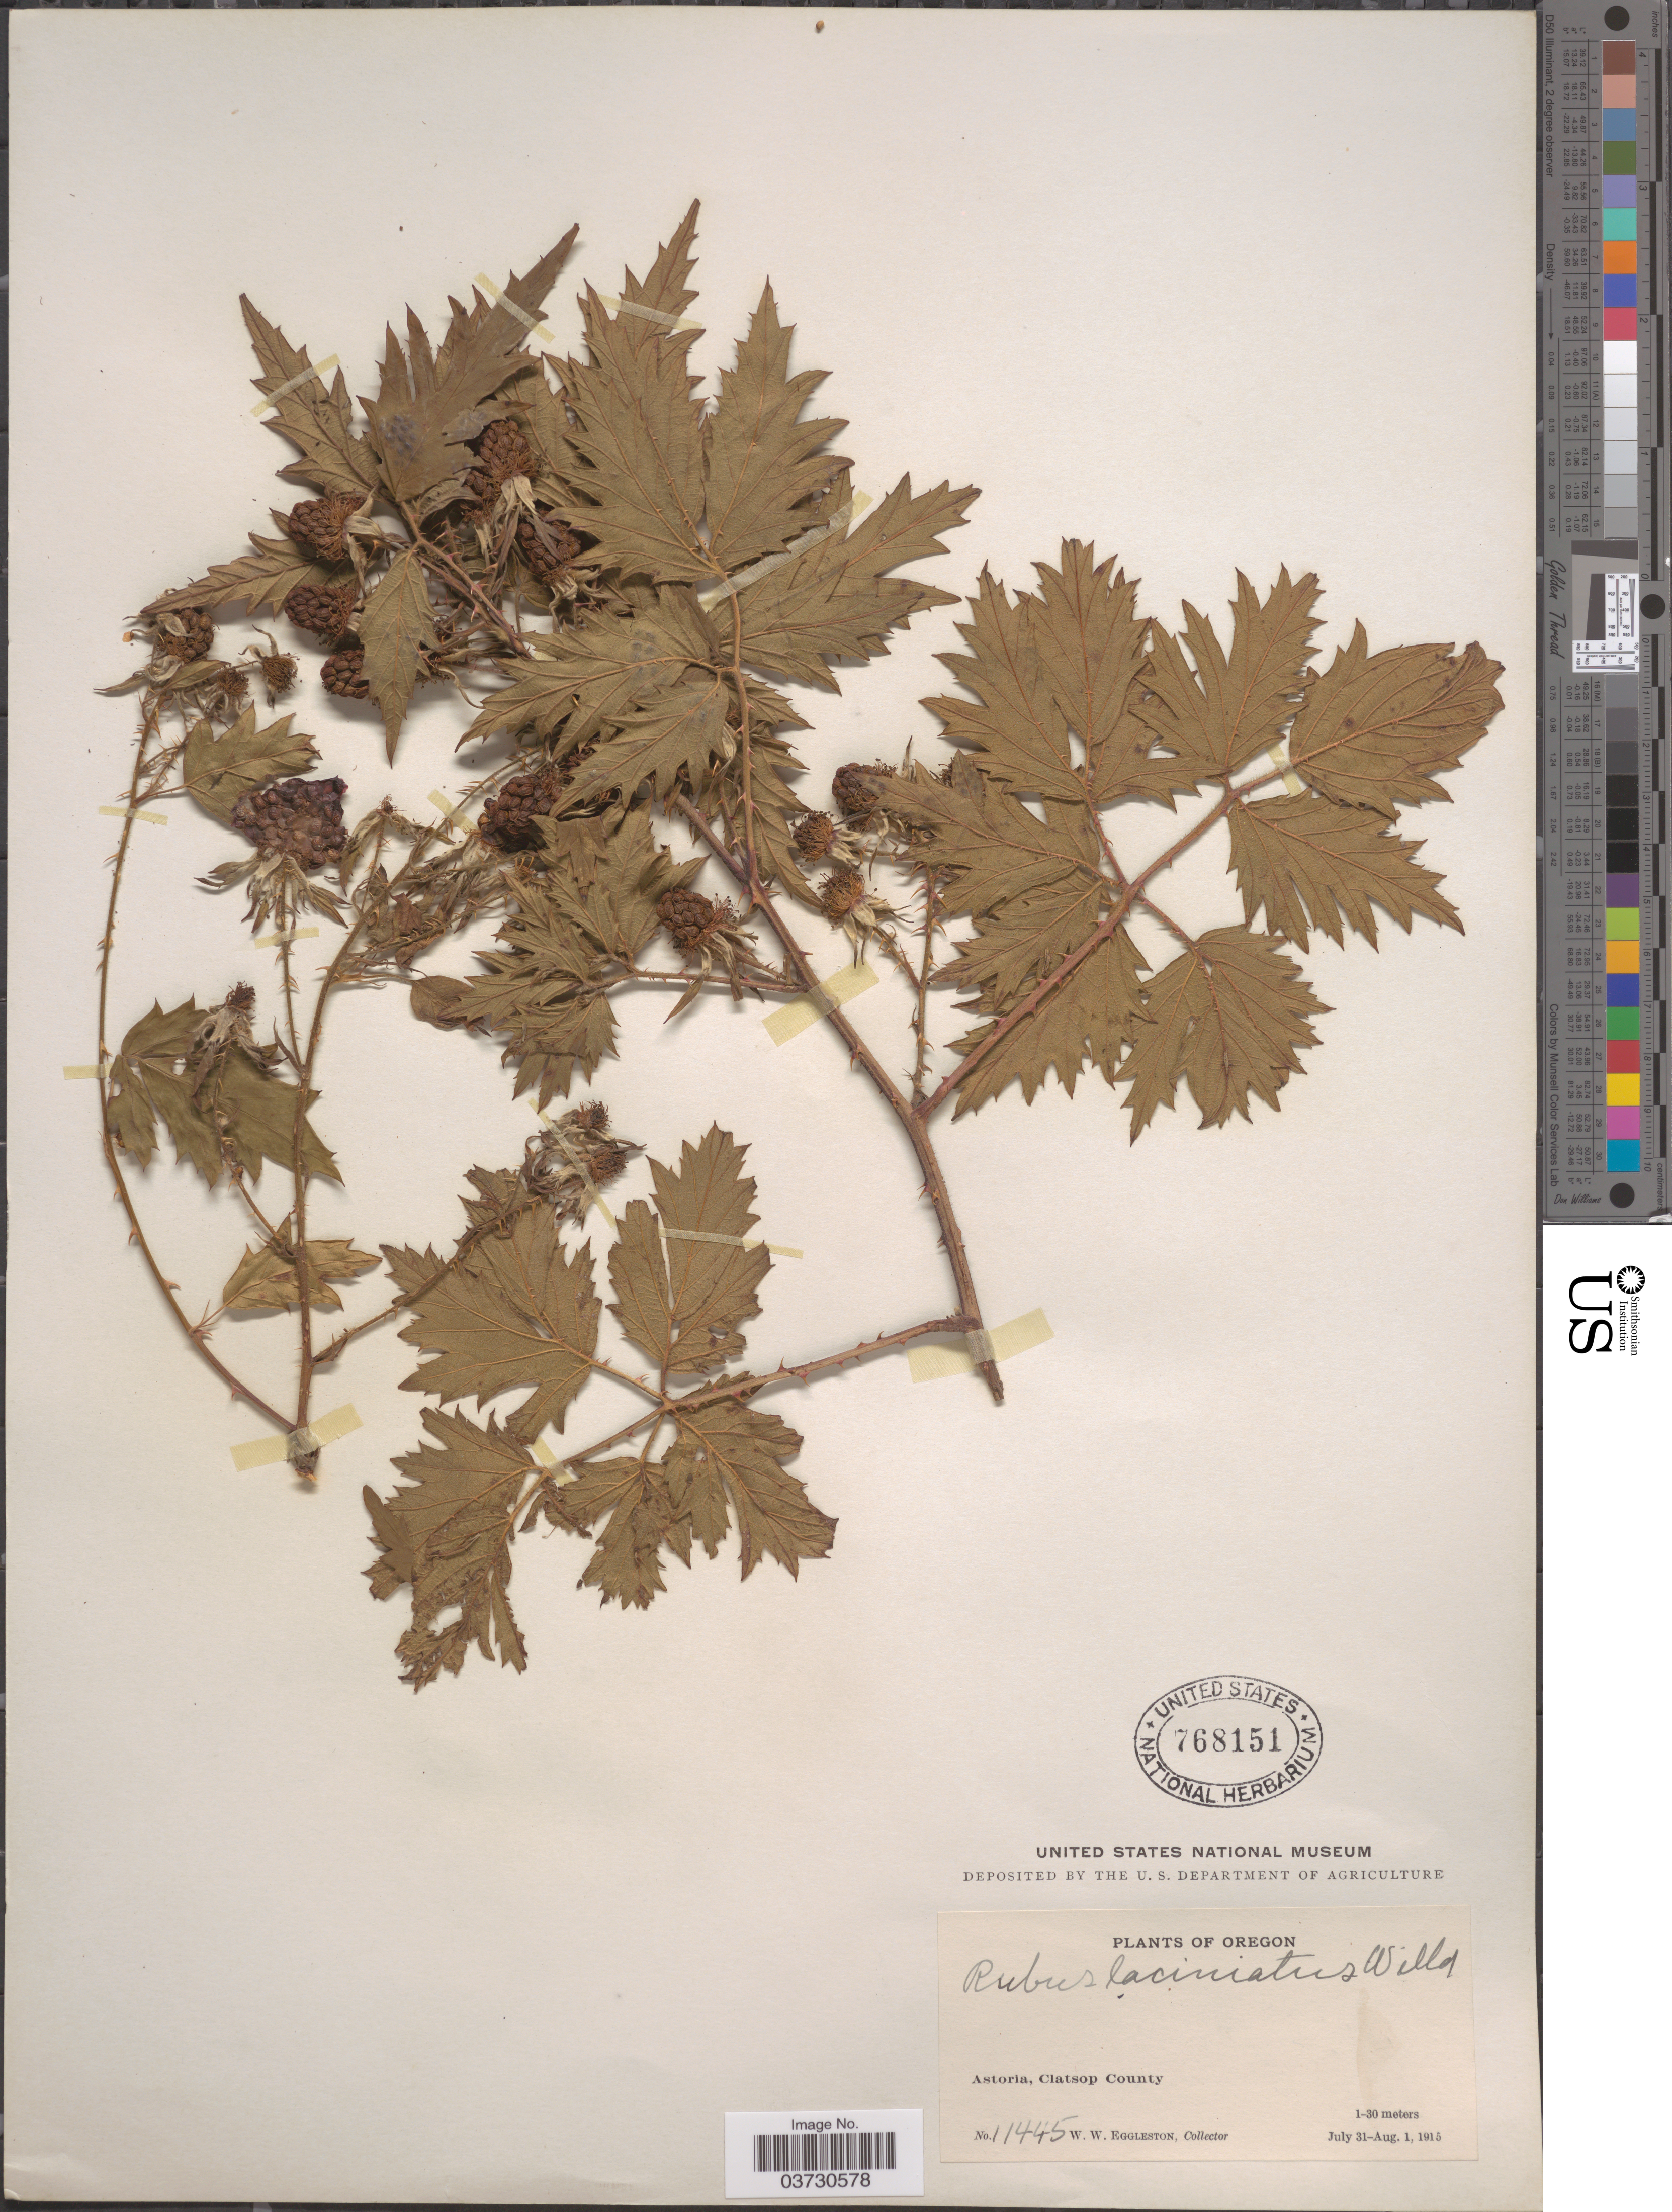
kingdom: Plantae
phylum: Tracheophyta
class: Magnoliopsida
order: Rosales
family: Rosaceae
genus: Rubus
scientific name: Rubus laciniatus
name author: Willd.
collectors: W. W. Eggleston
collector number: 11445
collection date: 1915-07-31/1915-08-01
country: United States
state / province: Oregon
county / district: Clatsop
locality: Astoria, Clatsop County.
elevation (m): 1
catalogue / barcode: US 768151